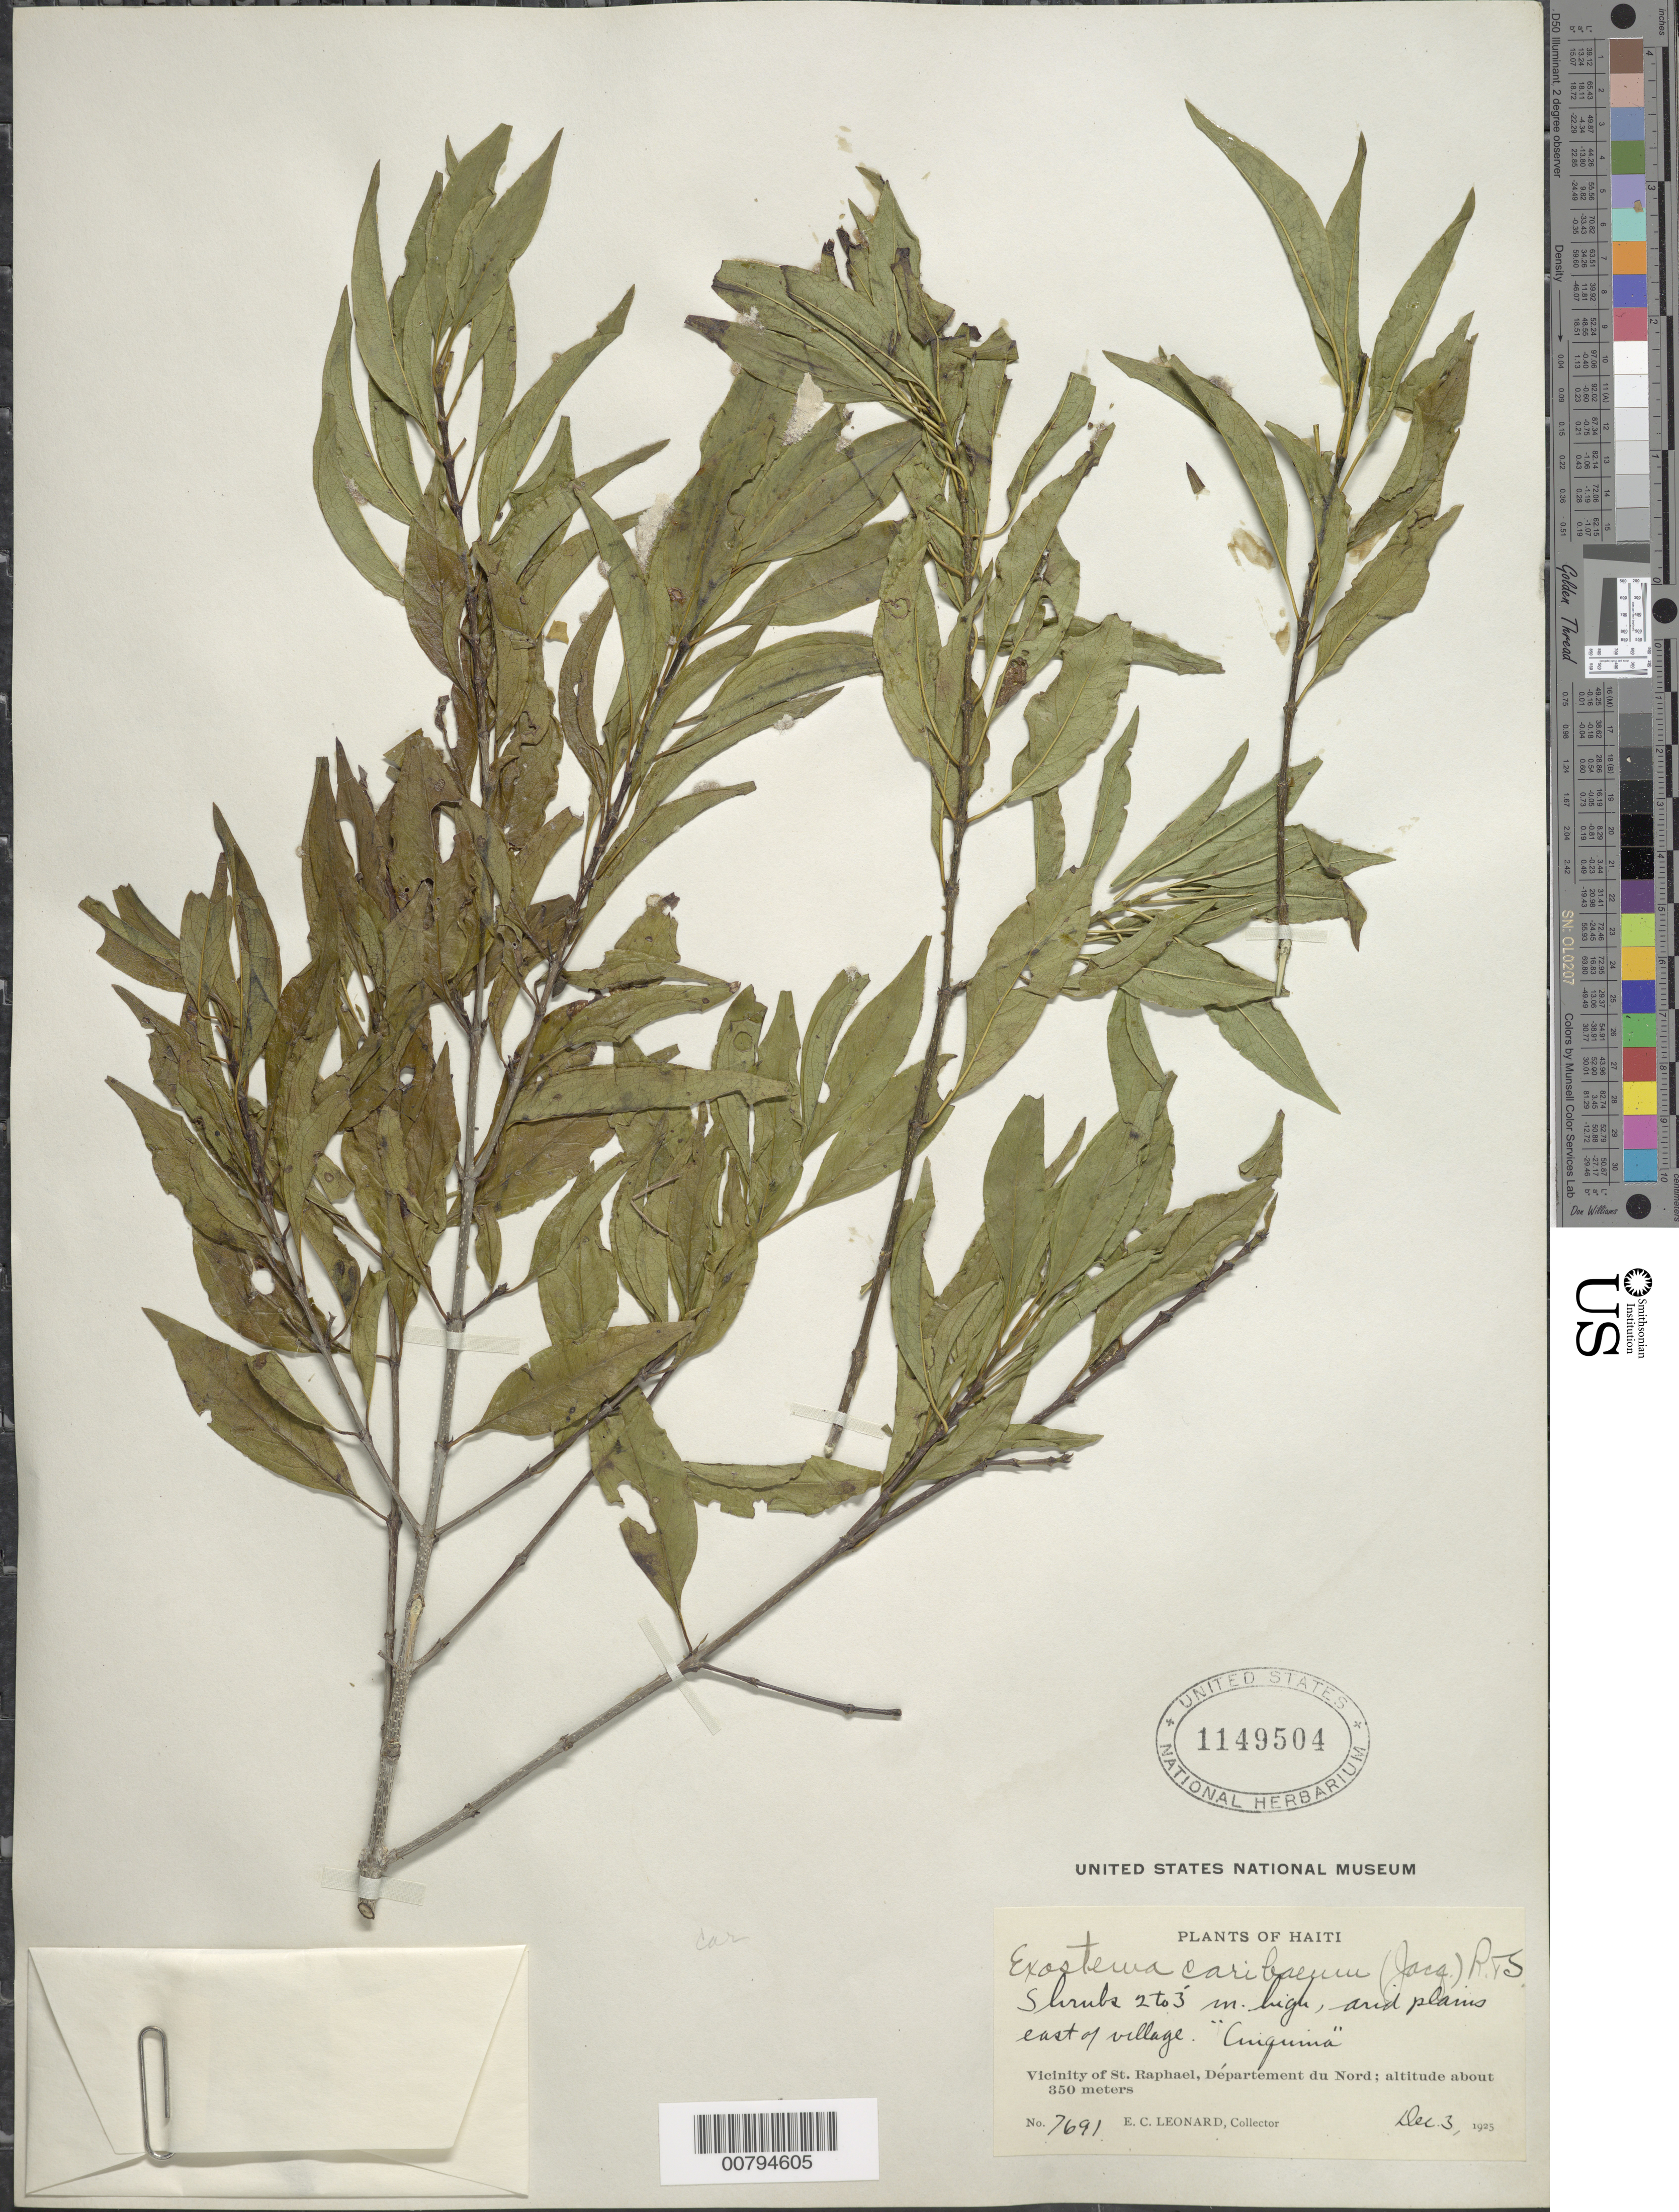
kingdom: Plantae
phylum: Tracheophyta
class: Magnoliopsida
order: Gentianales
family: Rubiaceae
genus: Exostema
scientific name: Exostema caribaeum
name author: (Jacq.) Roem. & Schult.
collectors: E. C. Leonard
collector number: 7691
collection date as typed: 03 Dec 1925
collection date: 1925-12-03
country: Haiti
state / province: Nord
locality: Plains east of village. Vicinity of St. Raphael. Département du Nord.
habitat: Arid plains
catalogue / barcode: US 1149504